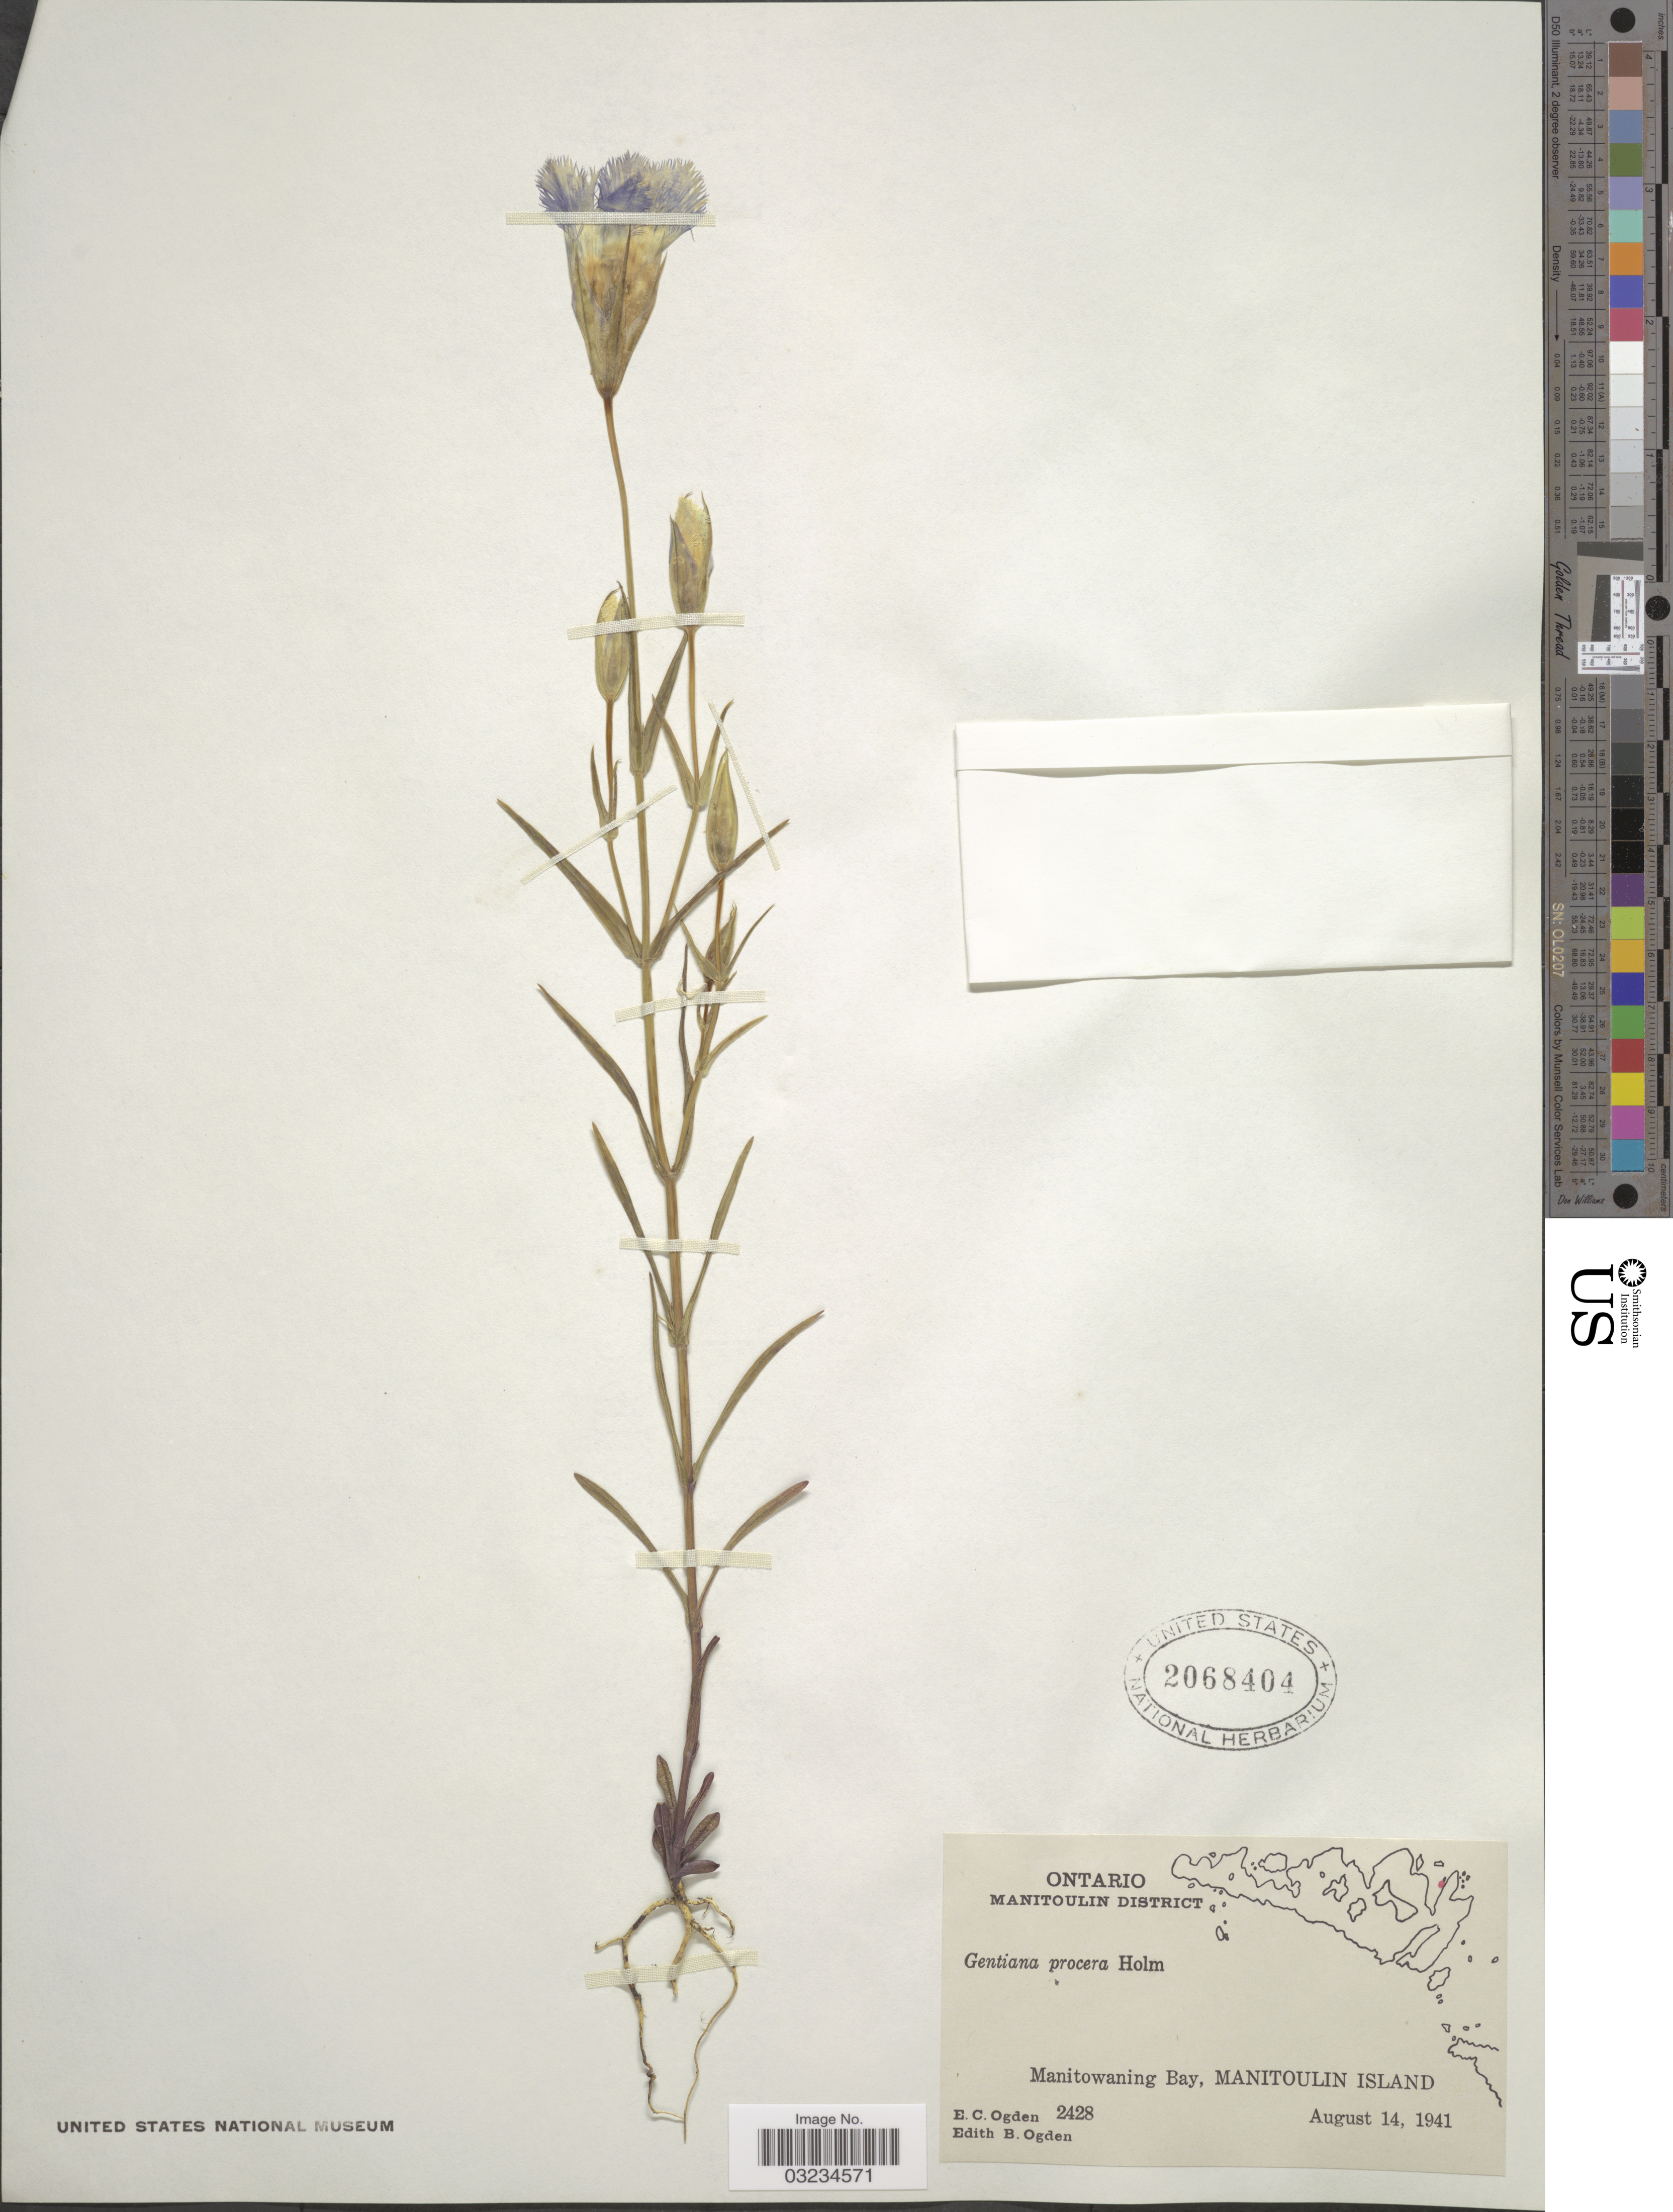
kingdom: Plantae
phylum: Tracheophyta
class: Magnoliopsida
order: Gentianales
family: Gentianaceae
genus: Gentiana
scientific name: Gentiana procera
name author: Holm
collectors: E. Ogden & E. Ogden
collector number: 2428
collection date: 1941-08-14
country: Canada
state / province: Ontario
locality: Manitoulin District. Manitowaning Bay, Manitoulin Island.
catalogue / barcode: US 2068404